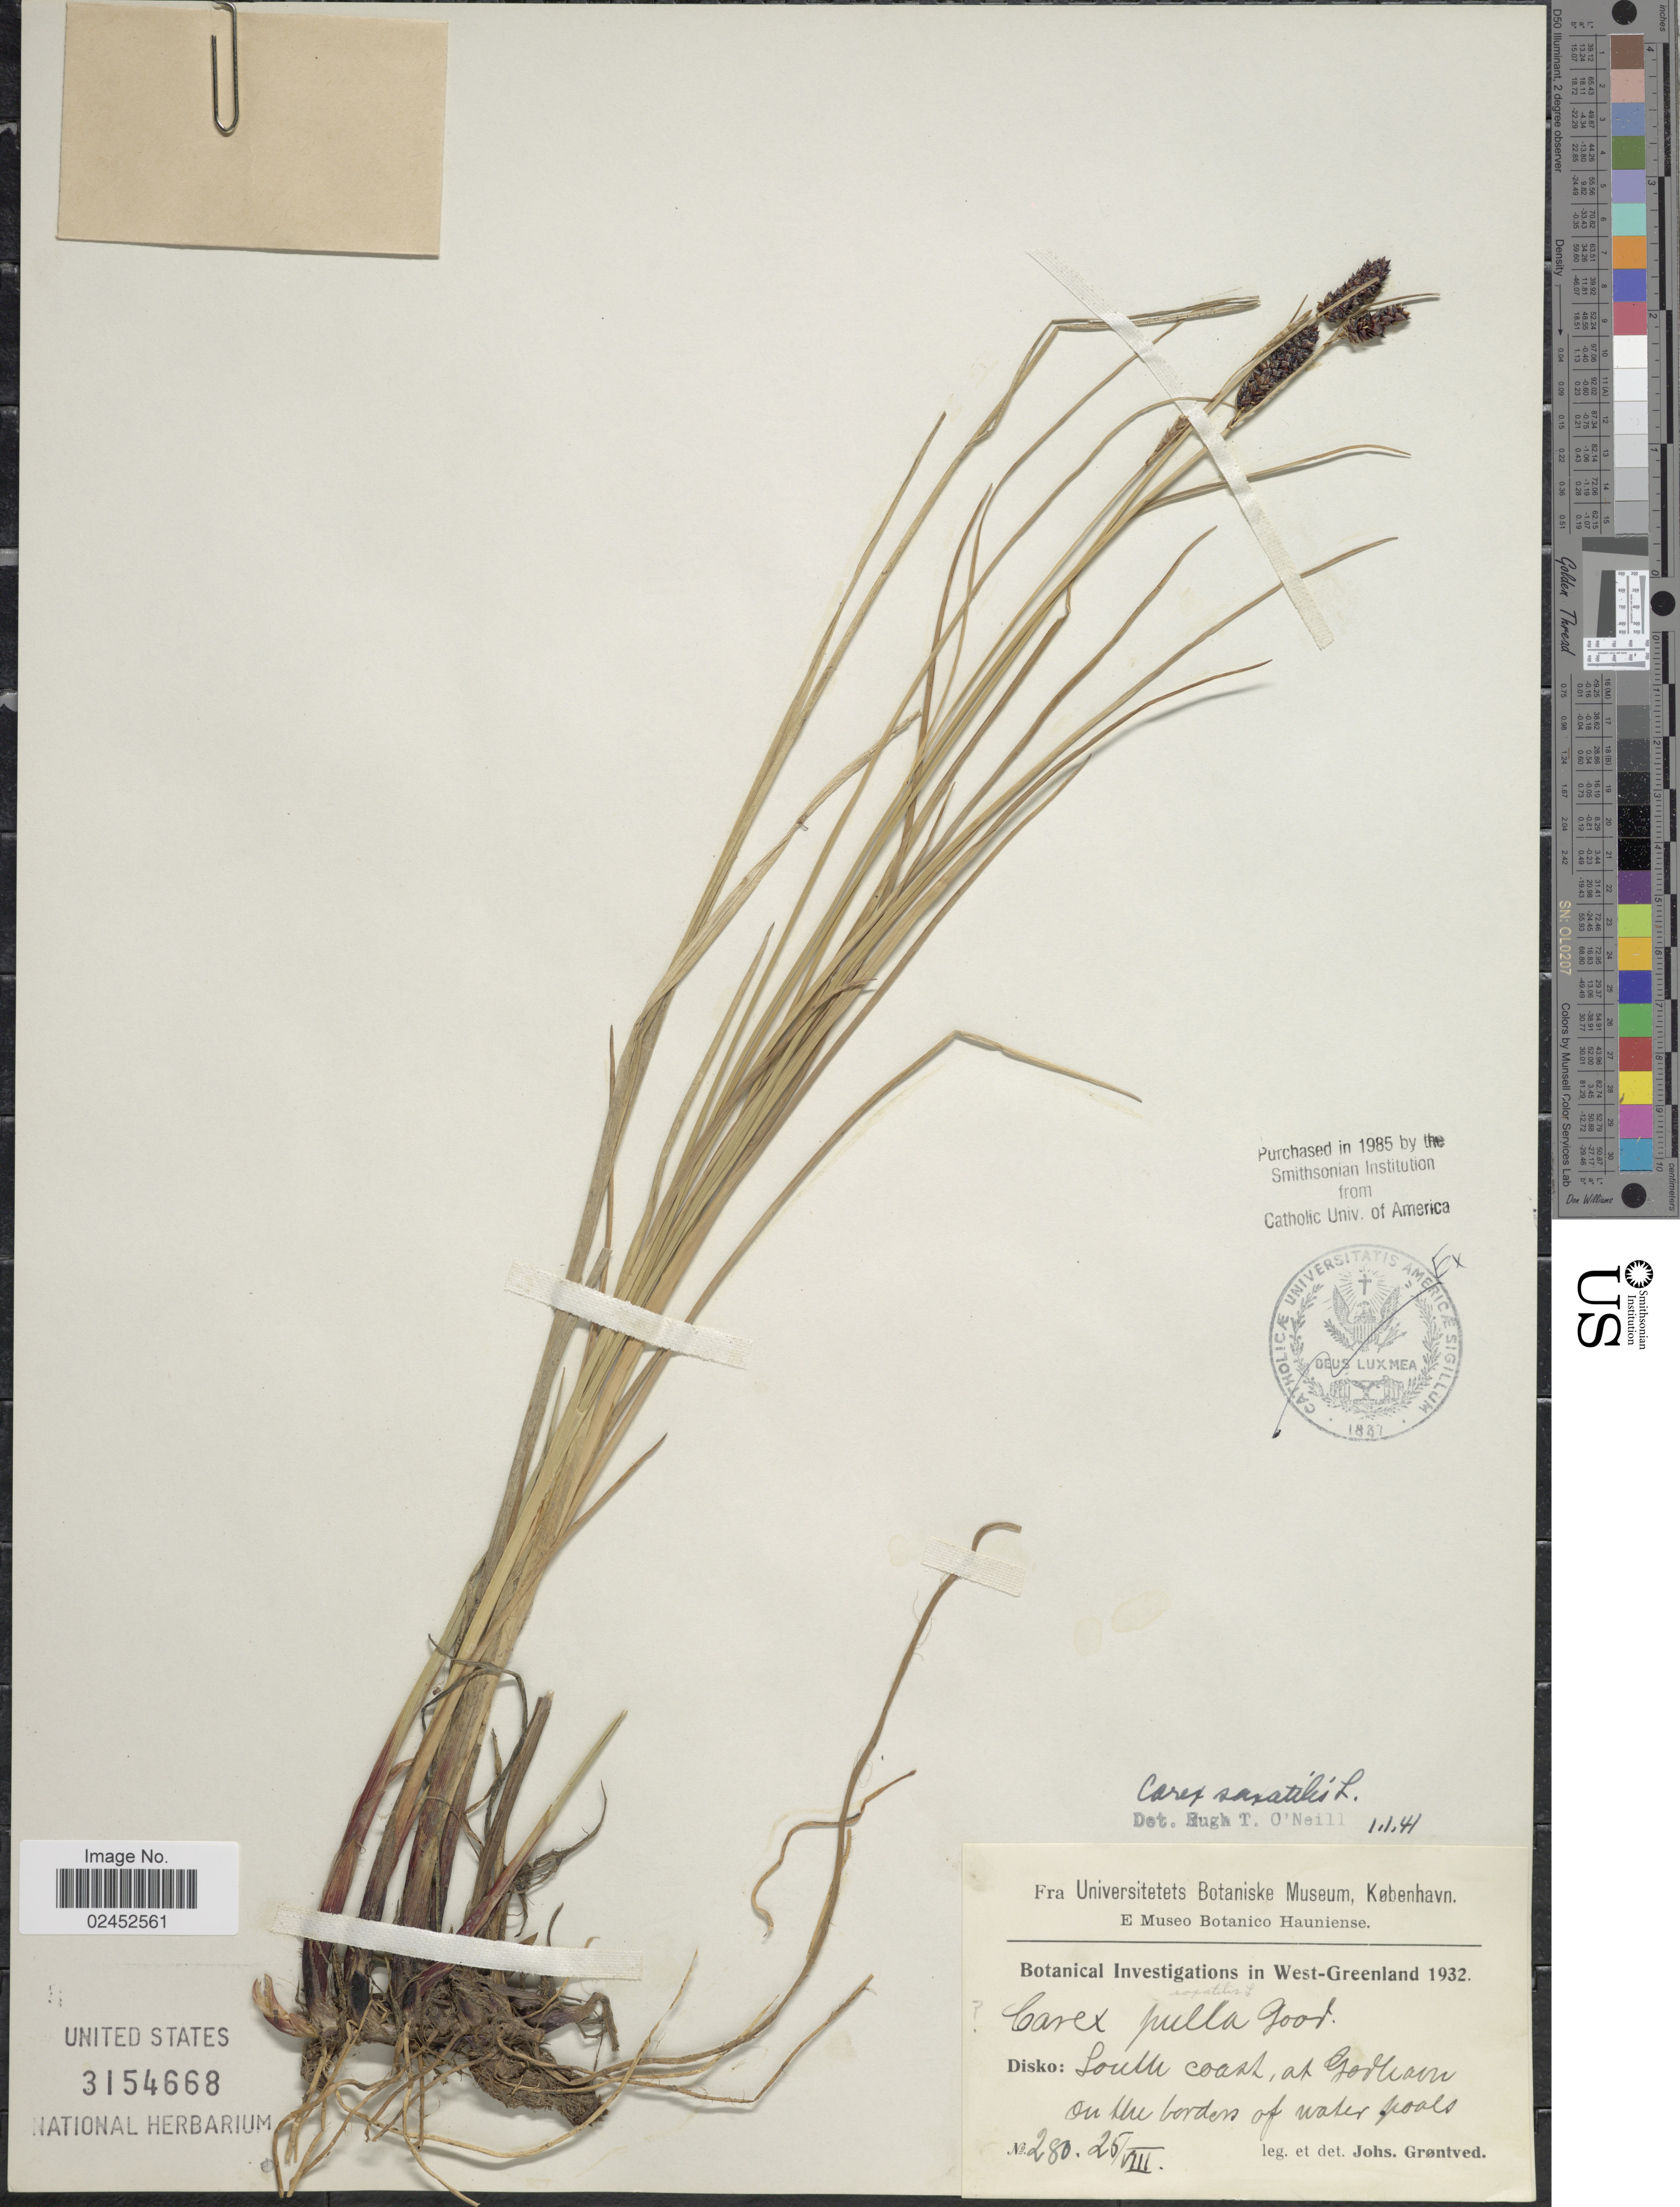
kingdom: Plantae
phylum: Tracheophyta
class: Liliopsida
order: Poales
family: Cyperaceae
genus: Carex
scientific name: Carex saxatilis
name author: L.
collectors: J. Grøntved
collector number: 280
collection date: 1932-08-25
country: Greenland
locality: West-Greenland, Disko: South coast, ad Godhavn on the borders of water pools.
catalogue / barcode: US 3154668